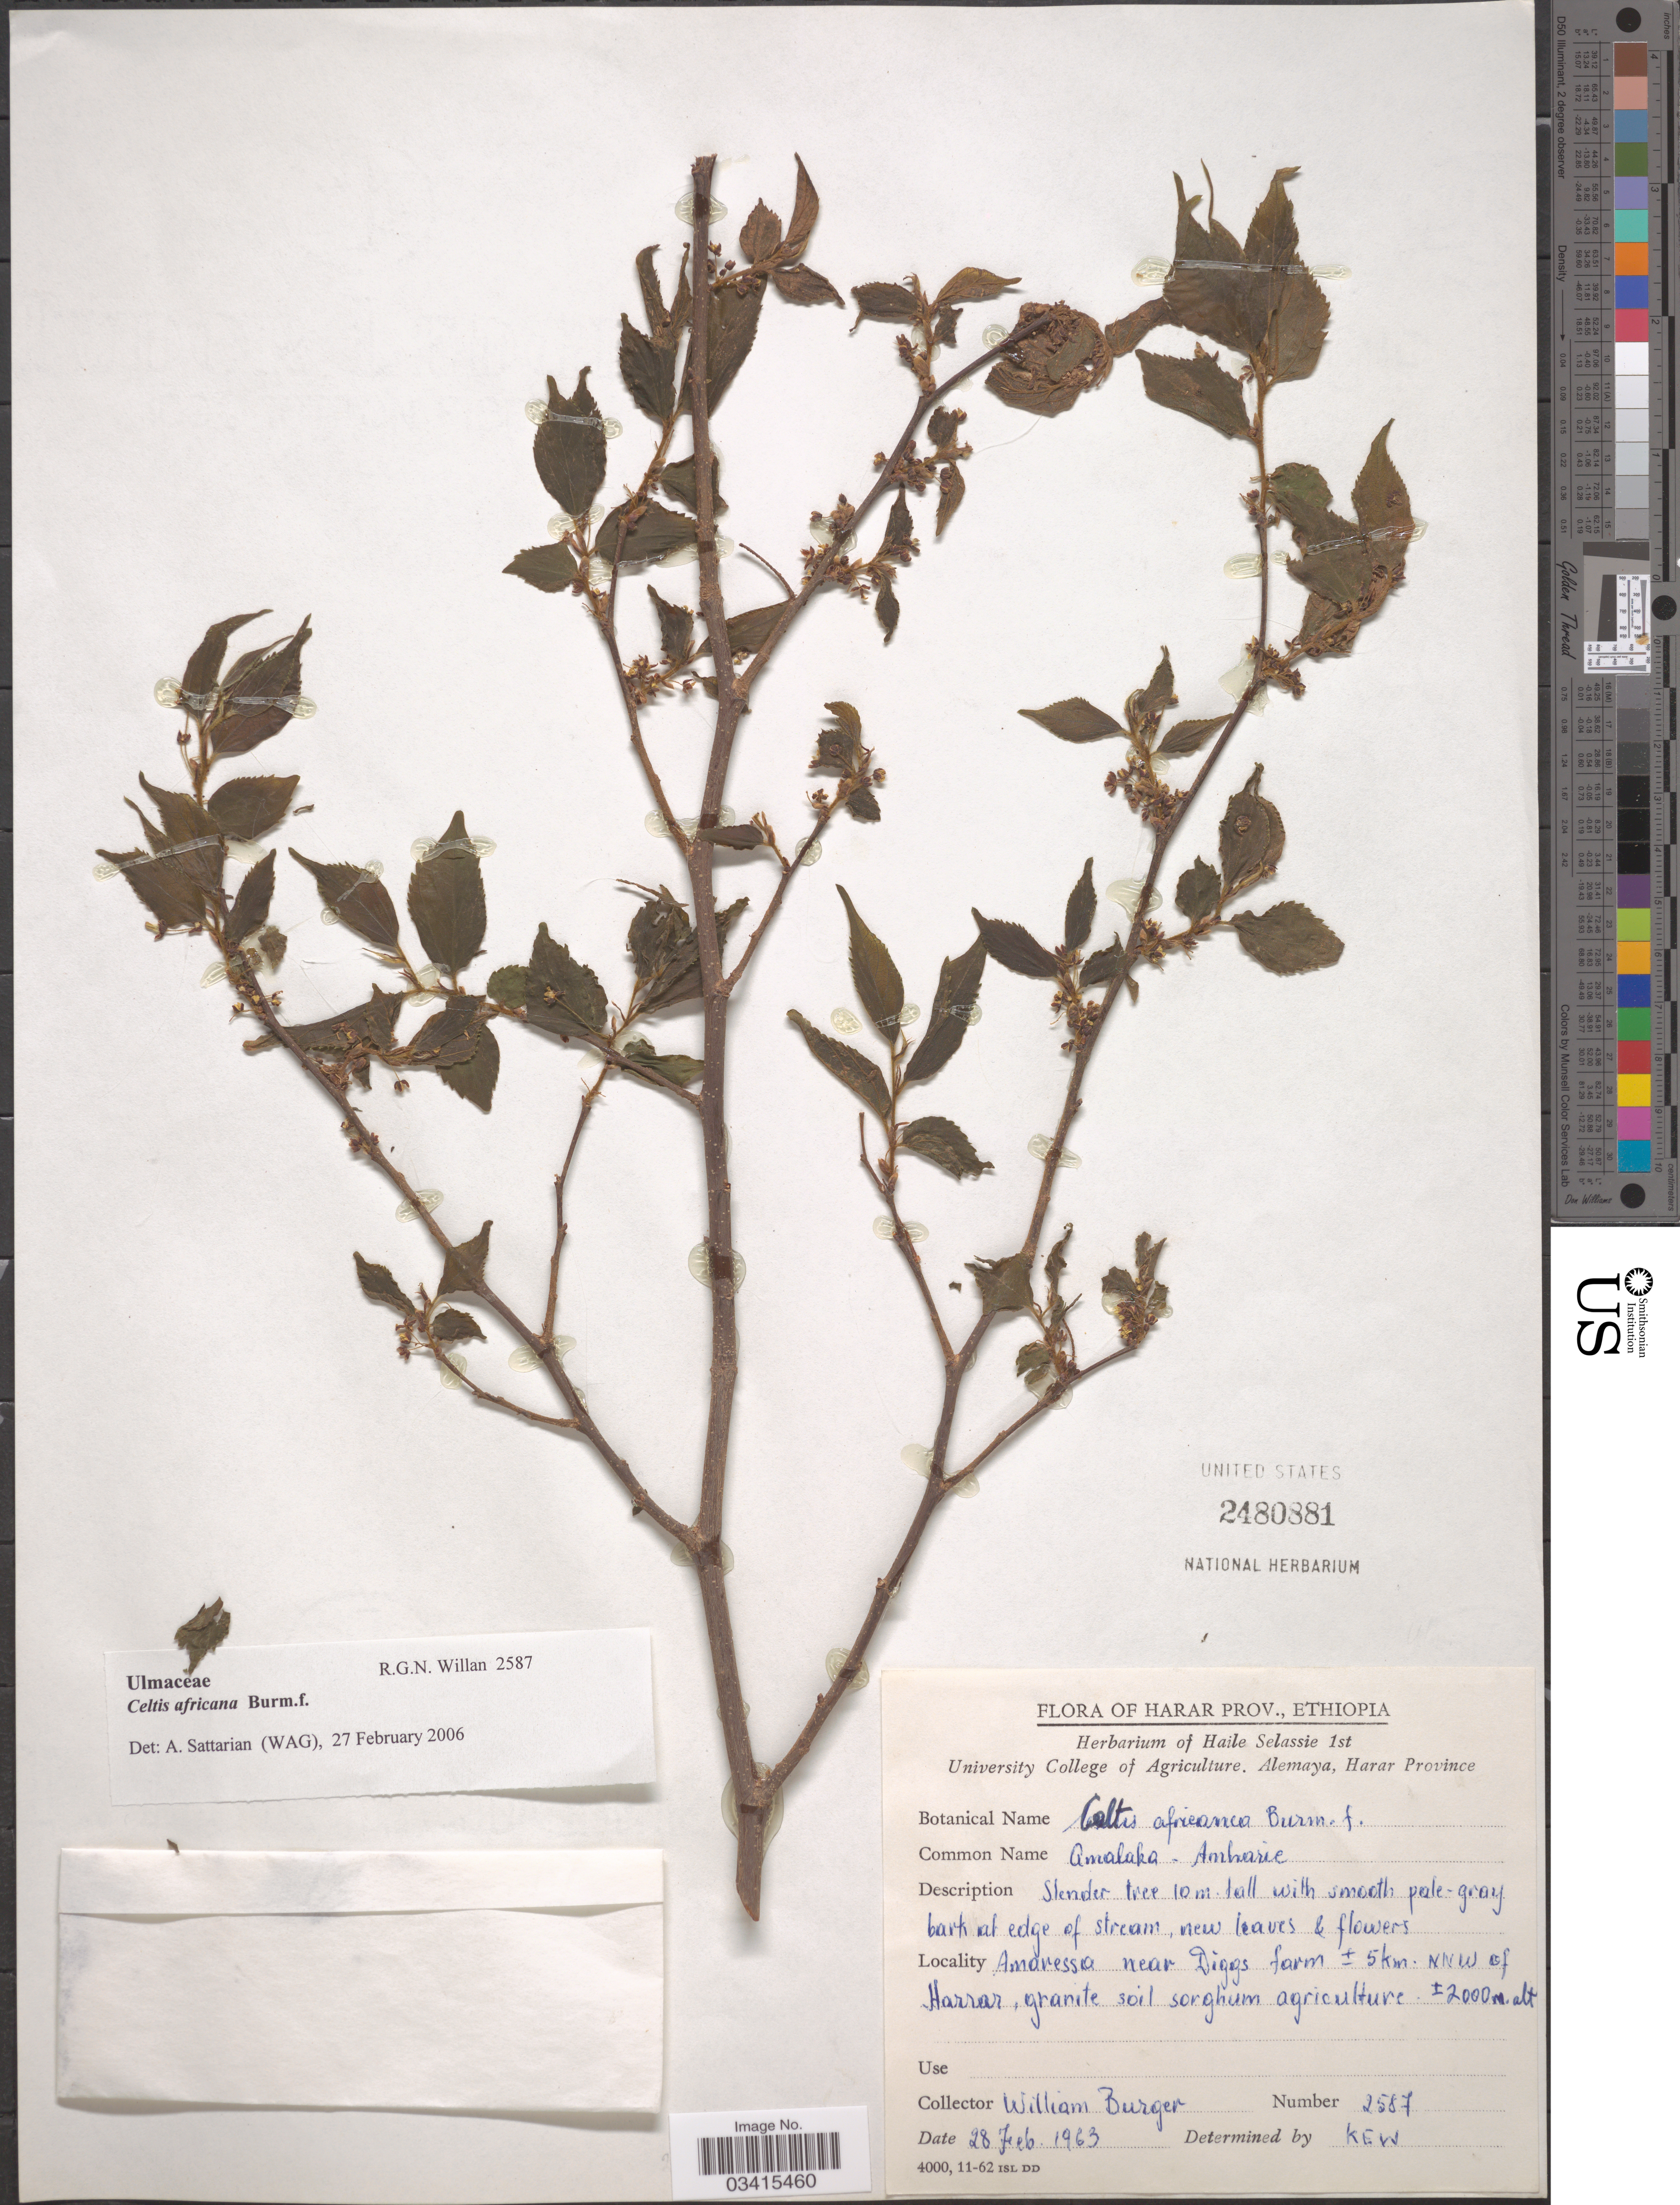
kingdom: Plantae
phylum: Tracheophyta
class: Magnoliopsida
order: Rosales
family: Cannabaceae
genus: Celtis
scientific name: Celtis africana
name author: Burm. f.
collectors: W. Burger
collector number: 2587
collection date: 1963-02-28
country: Ethiopia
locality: Harar Prov. Amaressa near Diggs farm ± 5 km. NNW of Harrar, granite soil sorghum agriculture.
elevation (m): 2000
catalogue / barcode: US 2480881